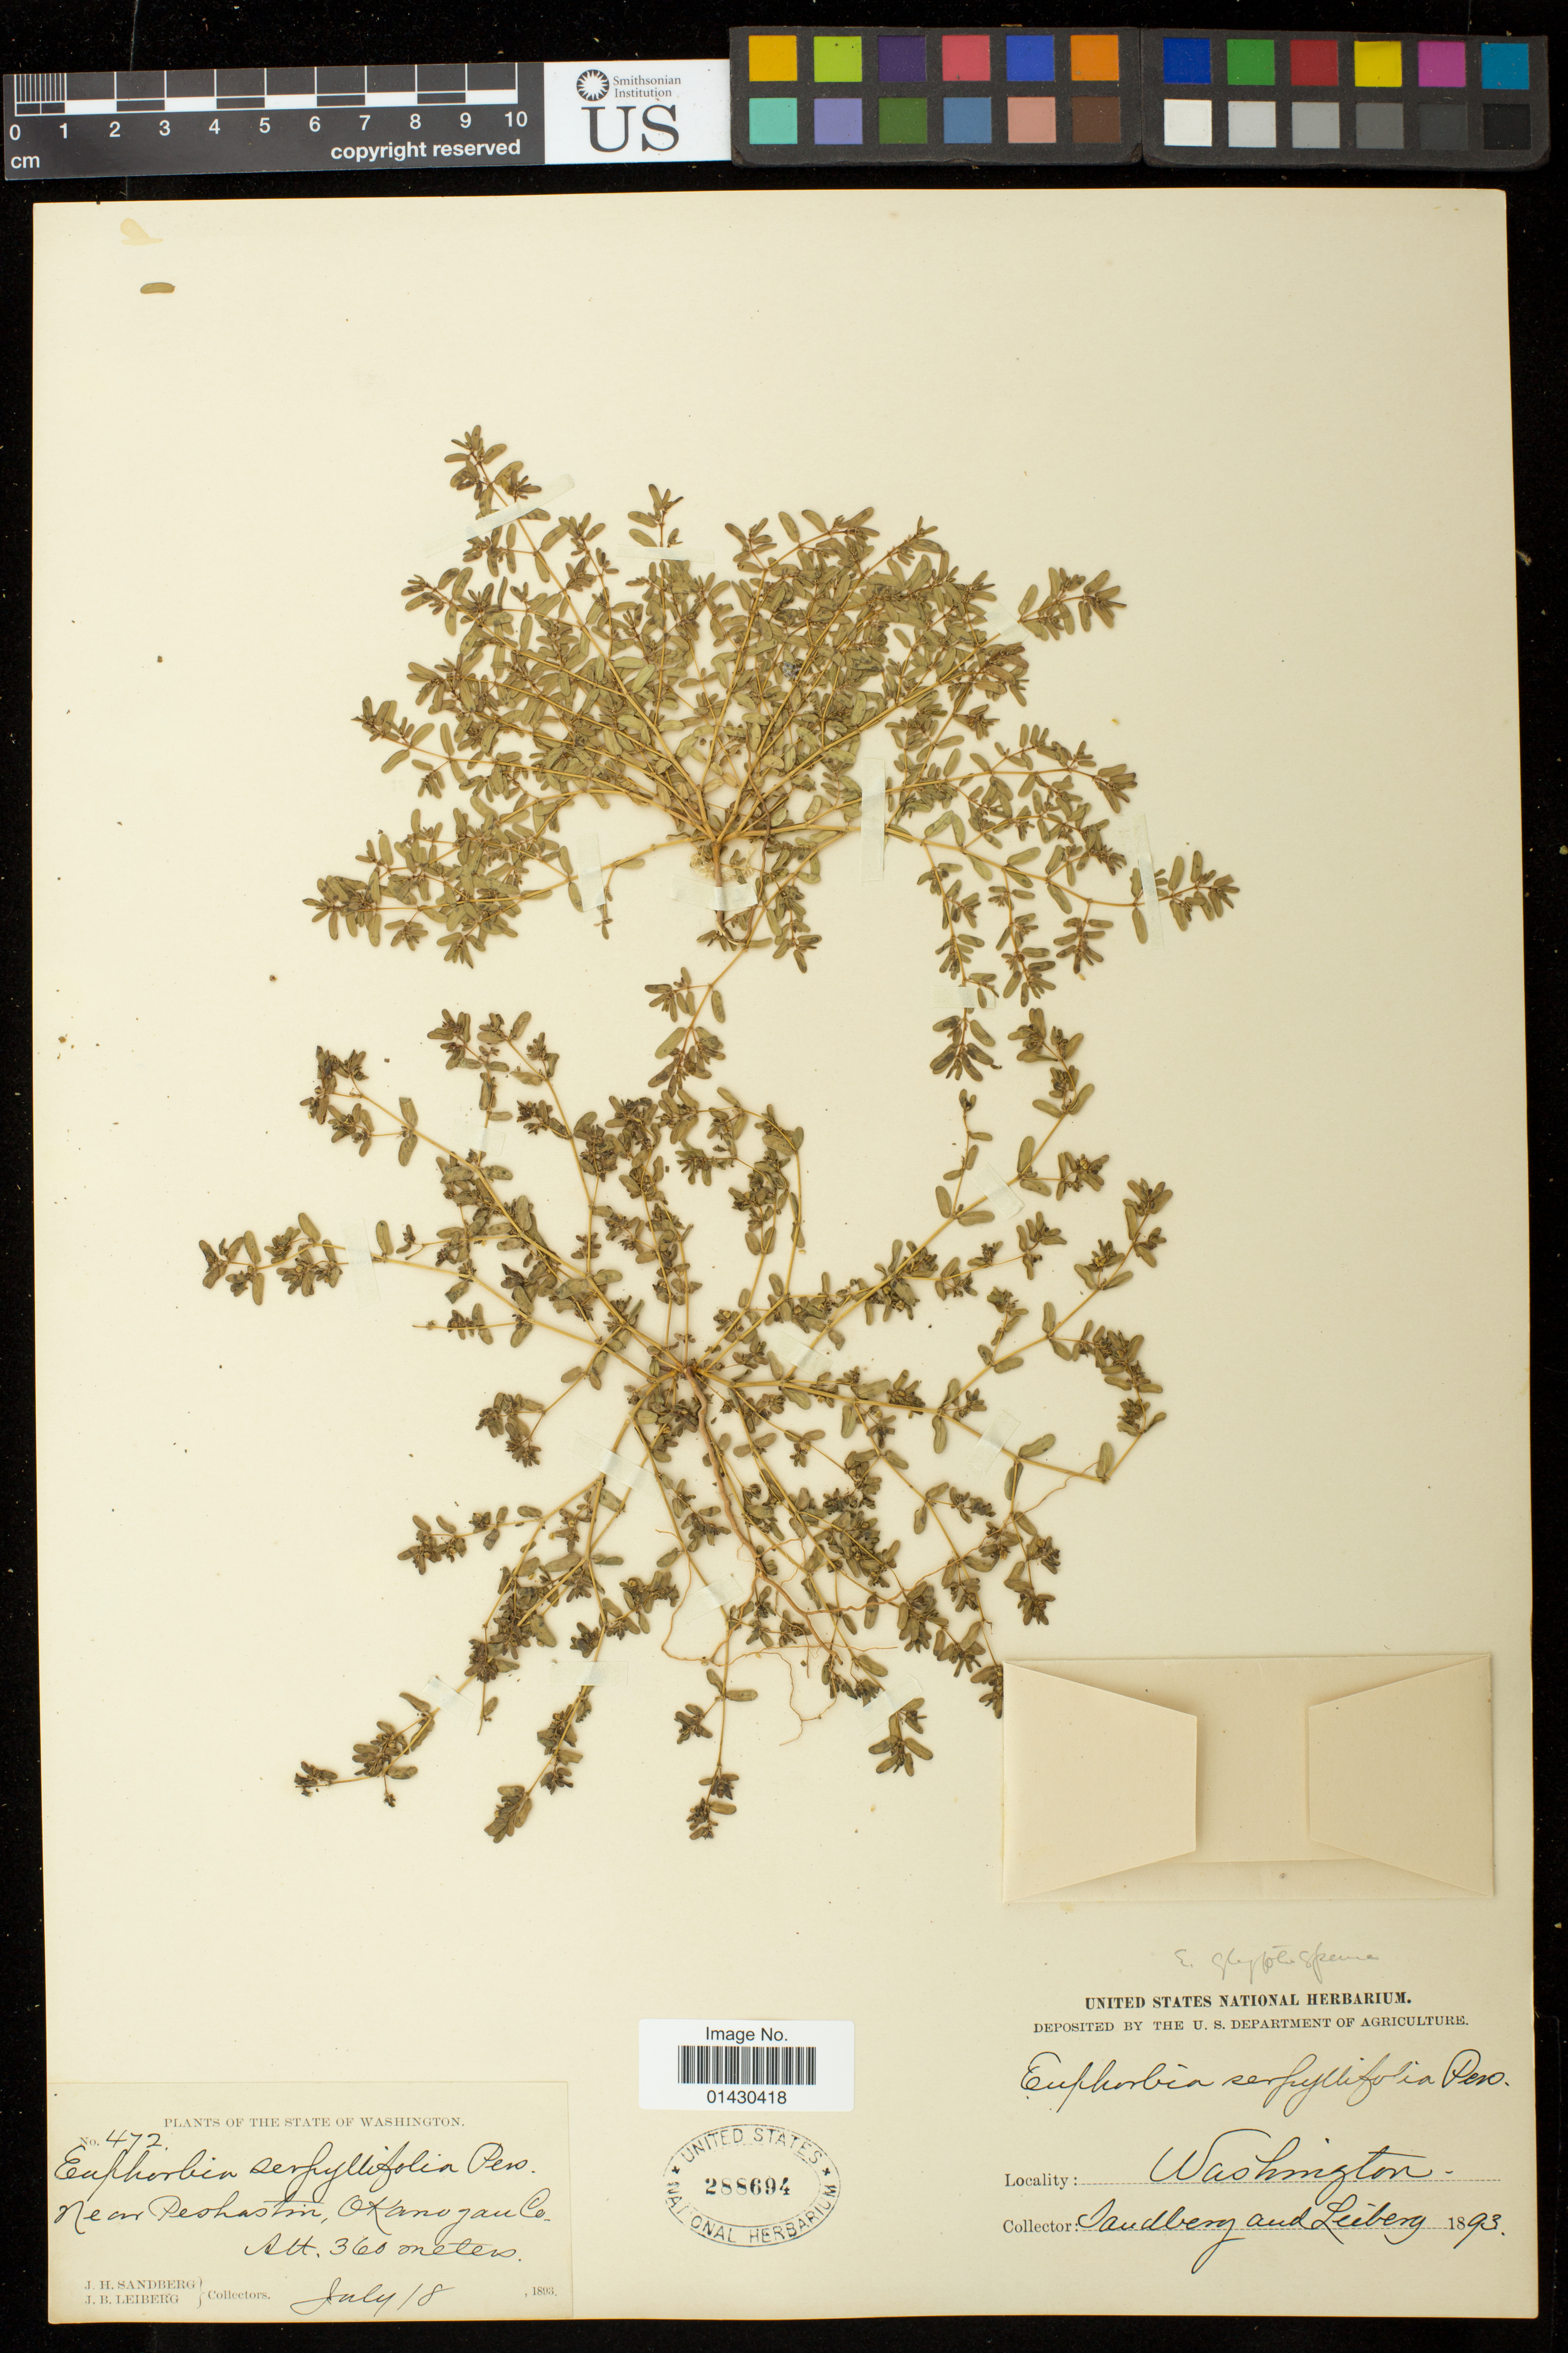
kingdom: Plantae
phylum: Tracheophyta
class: Magnoliopsida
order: Malpighiales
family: Euphorbiaceae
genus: Euphorbia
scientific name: Euphorbia serpillifolia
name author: Pers.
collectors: J. Sandberg & J. B. Leiberg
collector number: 472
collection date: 1893-07-18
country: United States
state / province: Washington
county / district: Okanogan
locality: Near Peshastin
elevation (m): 360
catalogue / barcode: US 288694